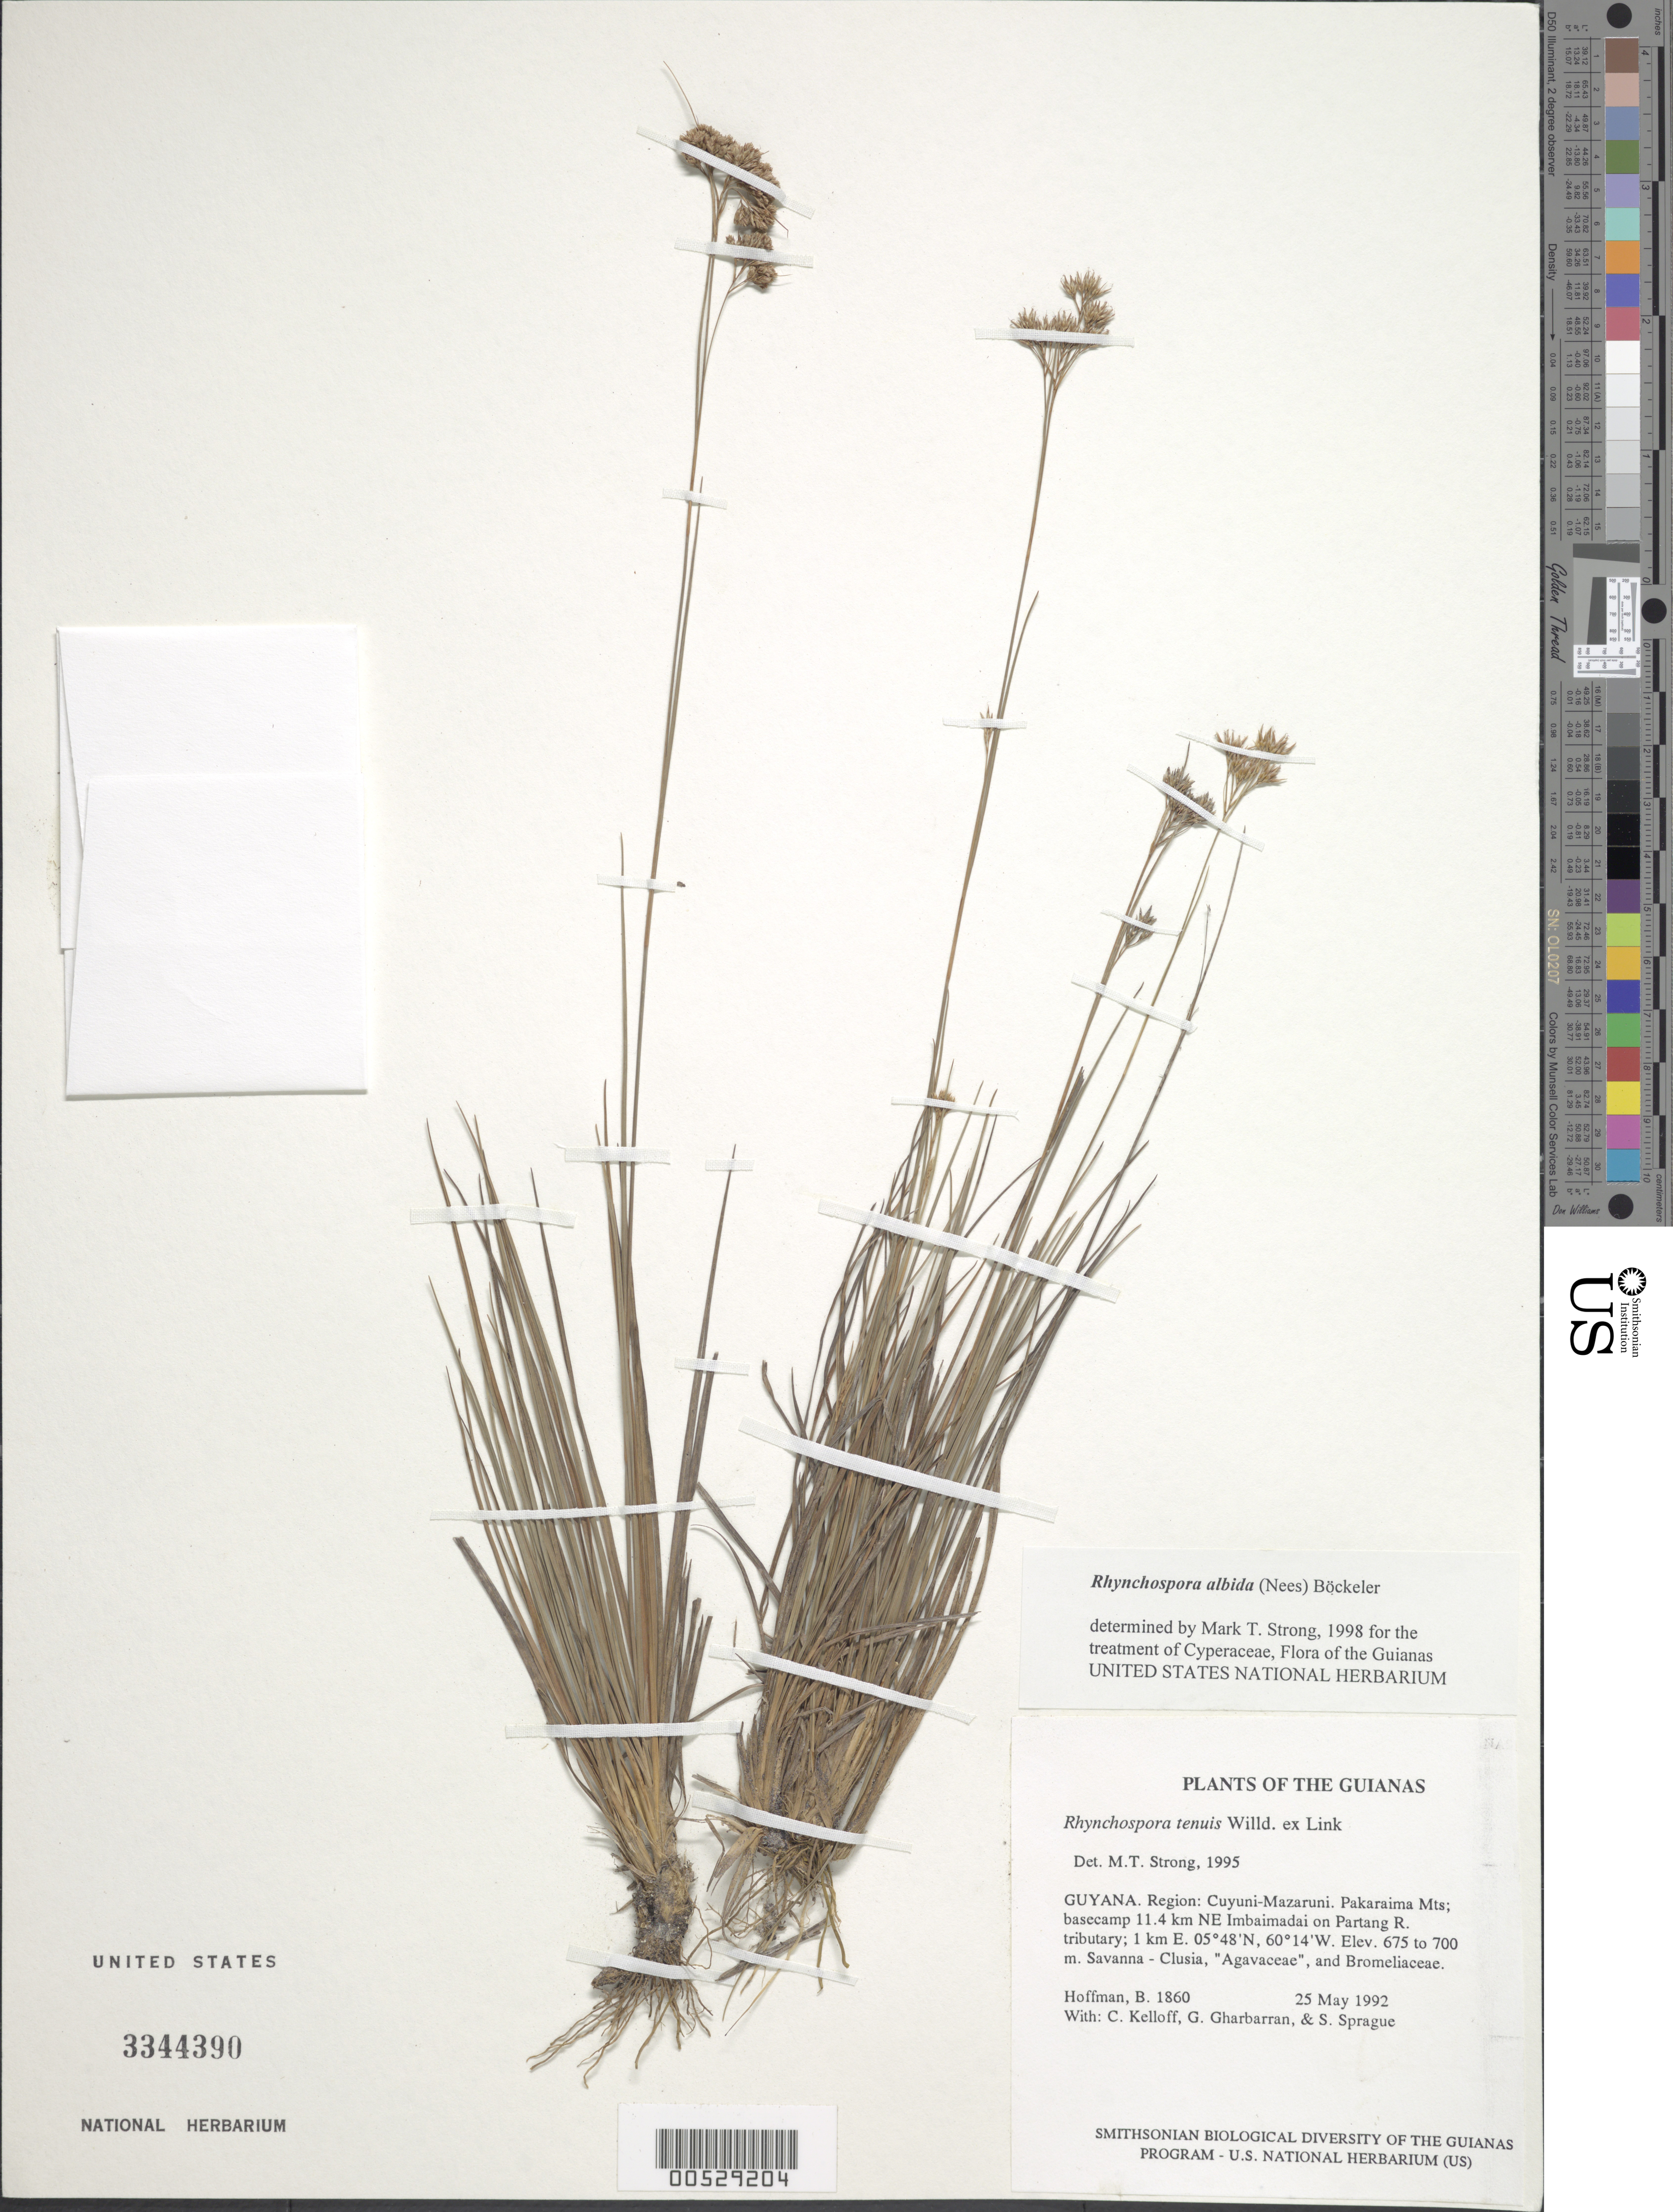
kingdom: Plantae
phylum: Tracheophyta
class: Liliopsida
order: Poales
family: Cyperaceae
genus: Rhynchospora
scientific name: Rhynchospora albida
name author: (Nees) Boeckeler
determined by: Strong, Mark T., (BOT), Smithsonian Institution - National Museum of Natural History (UNITED STATES)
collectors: B. Hoffman, C. L. Kelloff, G. Gharbarran & S. Sprague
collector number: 1860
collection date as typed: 25 May 1992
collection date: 1992-05-25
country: Guyana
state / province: Cuyuni-Mazaruni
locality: Pakaraima Mts; basecamp 11.4 km NE Imbaimadai on Partang River tributary; 1 km E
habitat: Savanna - Clusia, "Agavaceae", and Bromeliaceae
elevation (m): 675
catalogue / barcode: US 3344390